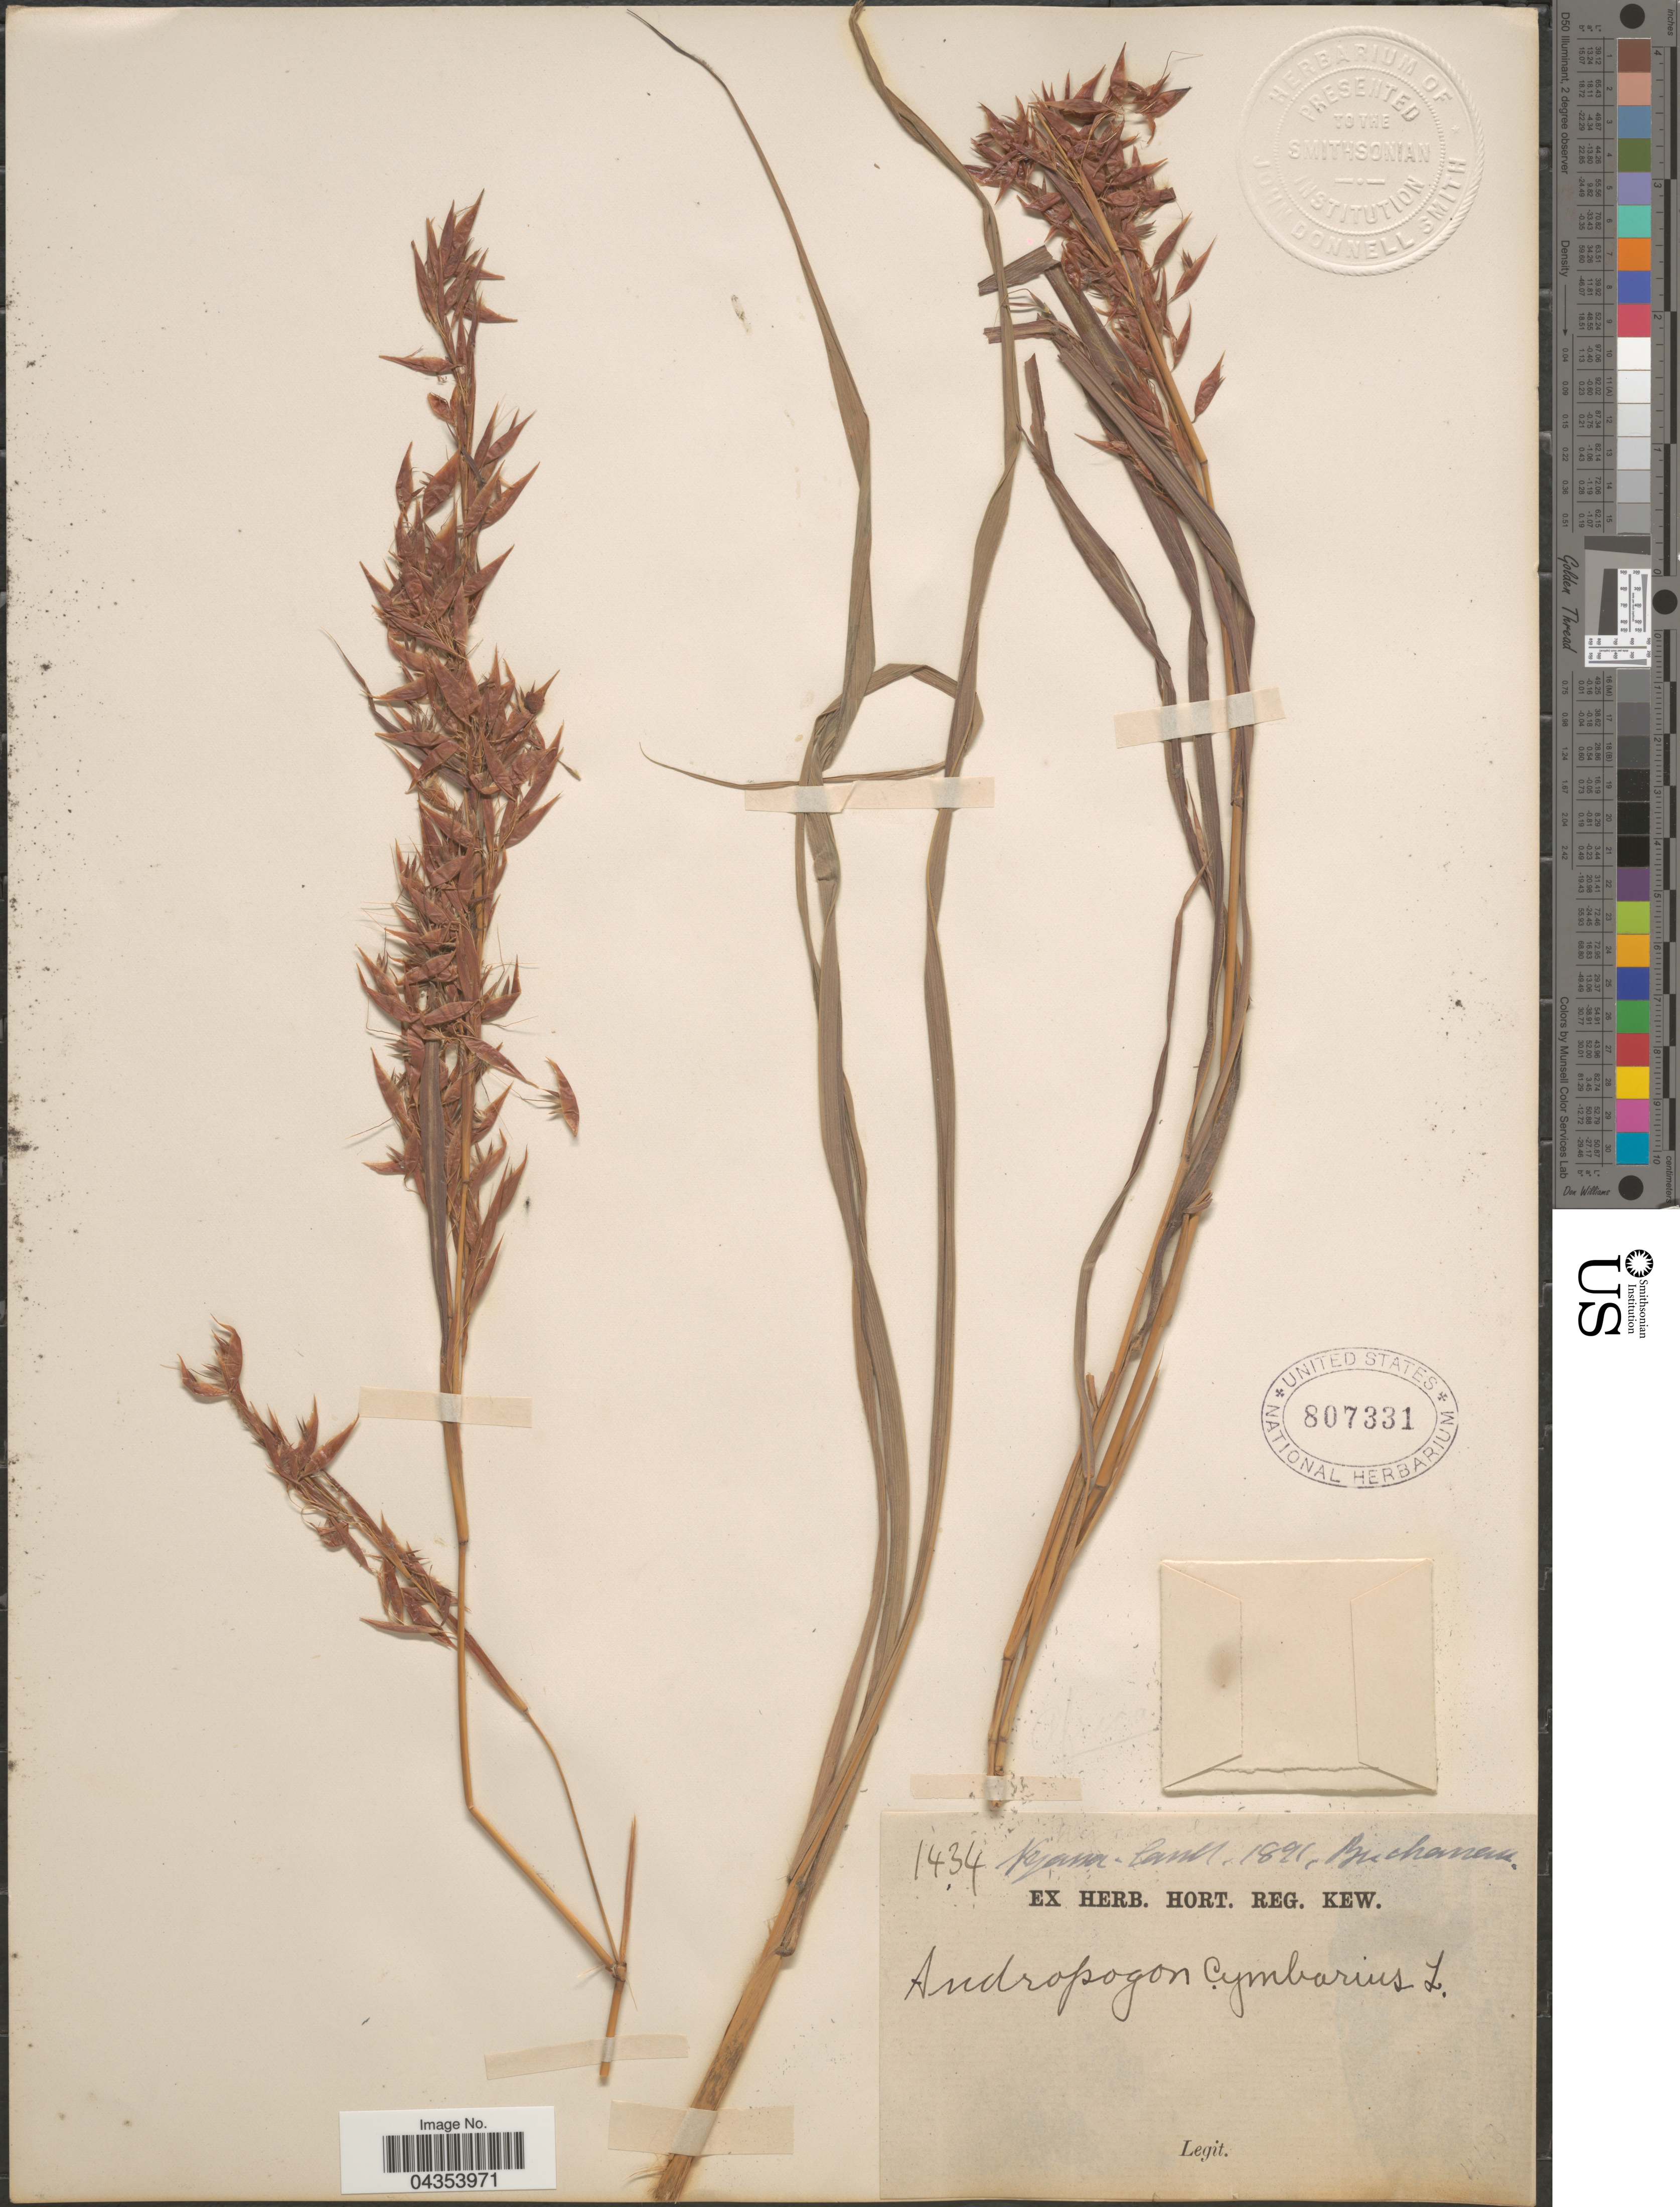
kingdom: Plantae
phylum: Tracheophyta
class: Liliopsida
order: Poales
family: Poaceae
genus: Hyparrhenia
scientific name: Hyparrhenia variabilis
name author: Stapf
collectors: -. Buchanan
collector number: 1434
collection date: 1891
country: Malawi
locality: Nyassa-land.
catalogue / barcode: US 807331